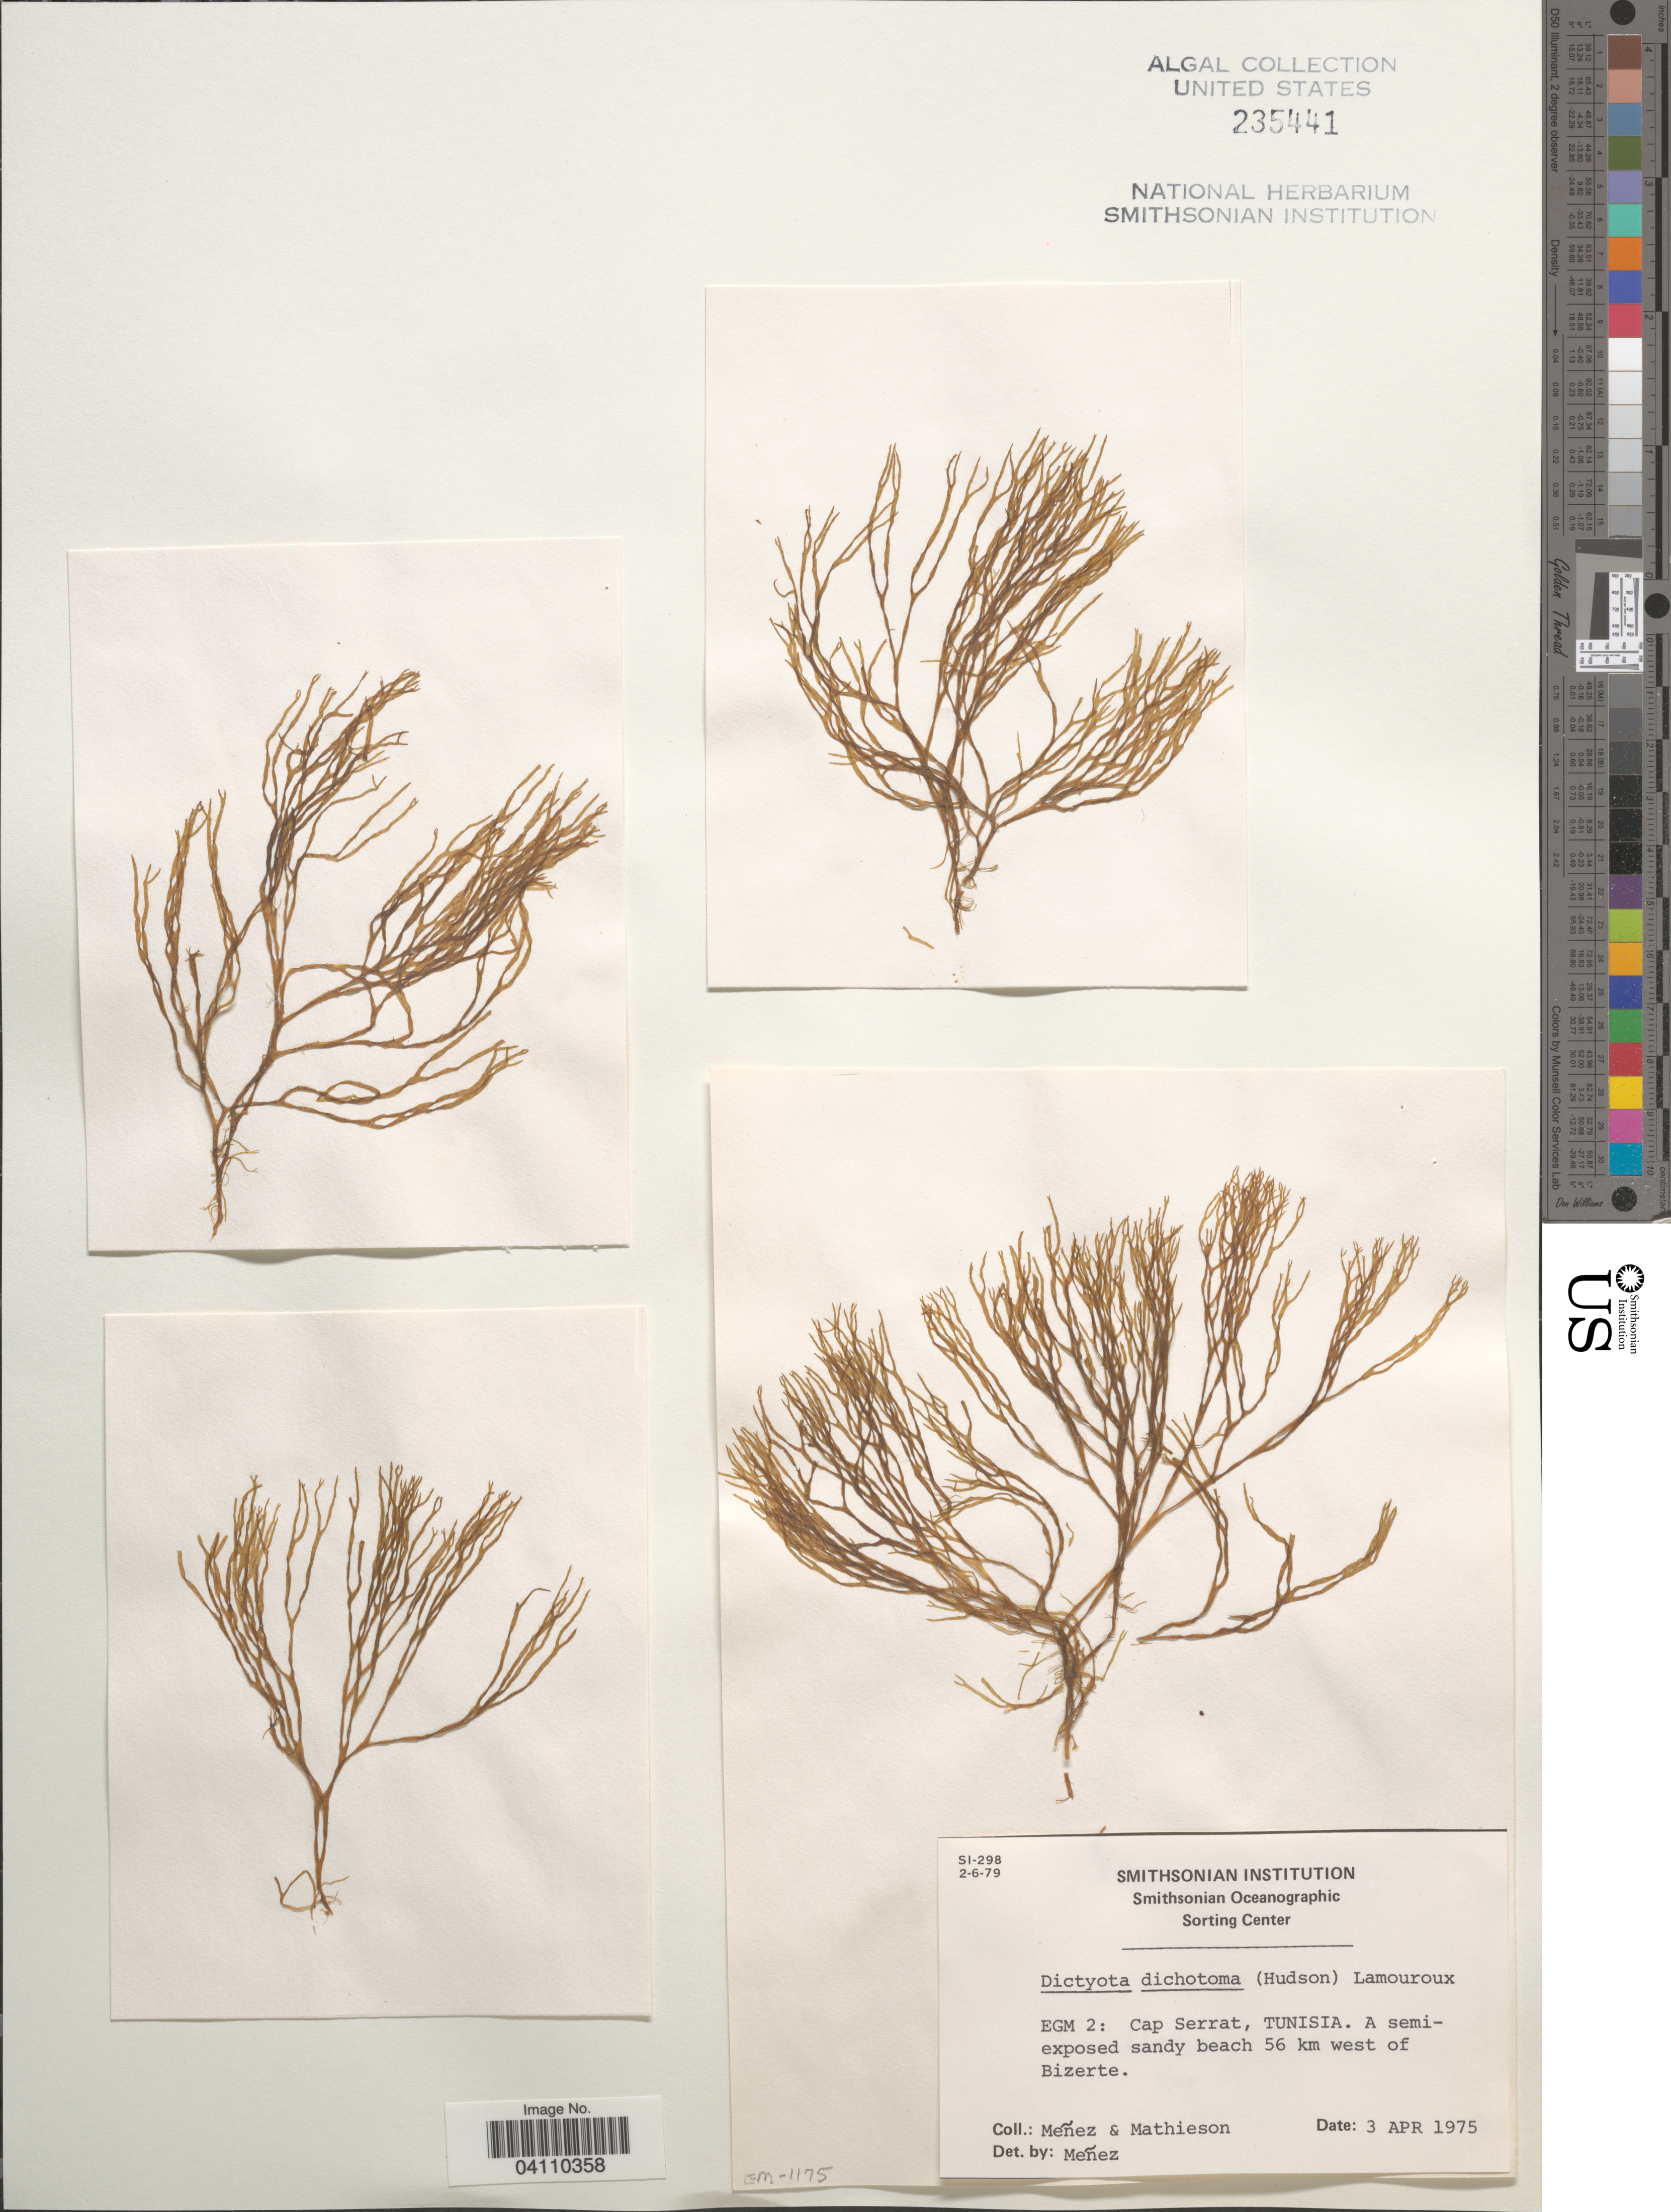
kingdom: Chromista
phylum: Ochrophyta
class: Phaeophyceae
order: Dictyotales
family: Dictyotaceae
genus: Dictyota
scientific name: Dictyota dichotoma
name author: (Huds.) J.V.Lamouroux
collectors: Menez & Mathieson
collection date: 1975-04-03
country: Tunisia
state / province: Bizerte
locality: EGM 2: Cap Serrat. Beach 56 km west of Bizerte.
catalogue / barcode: US 235441